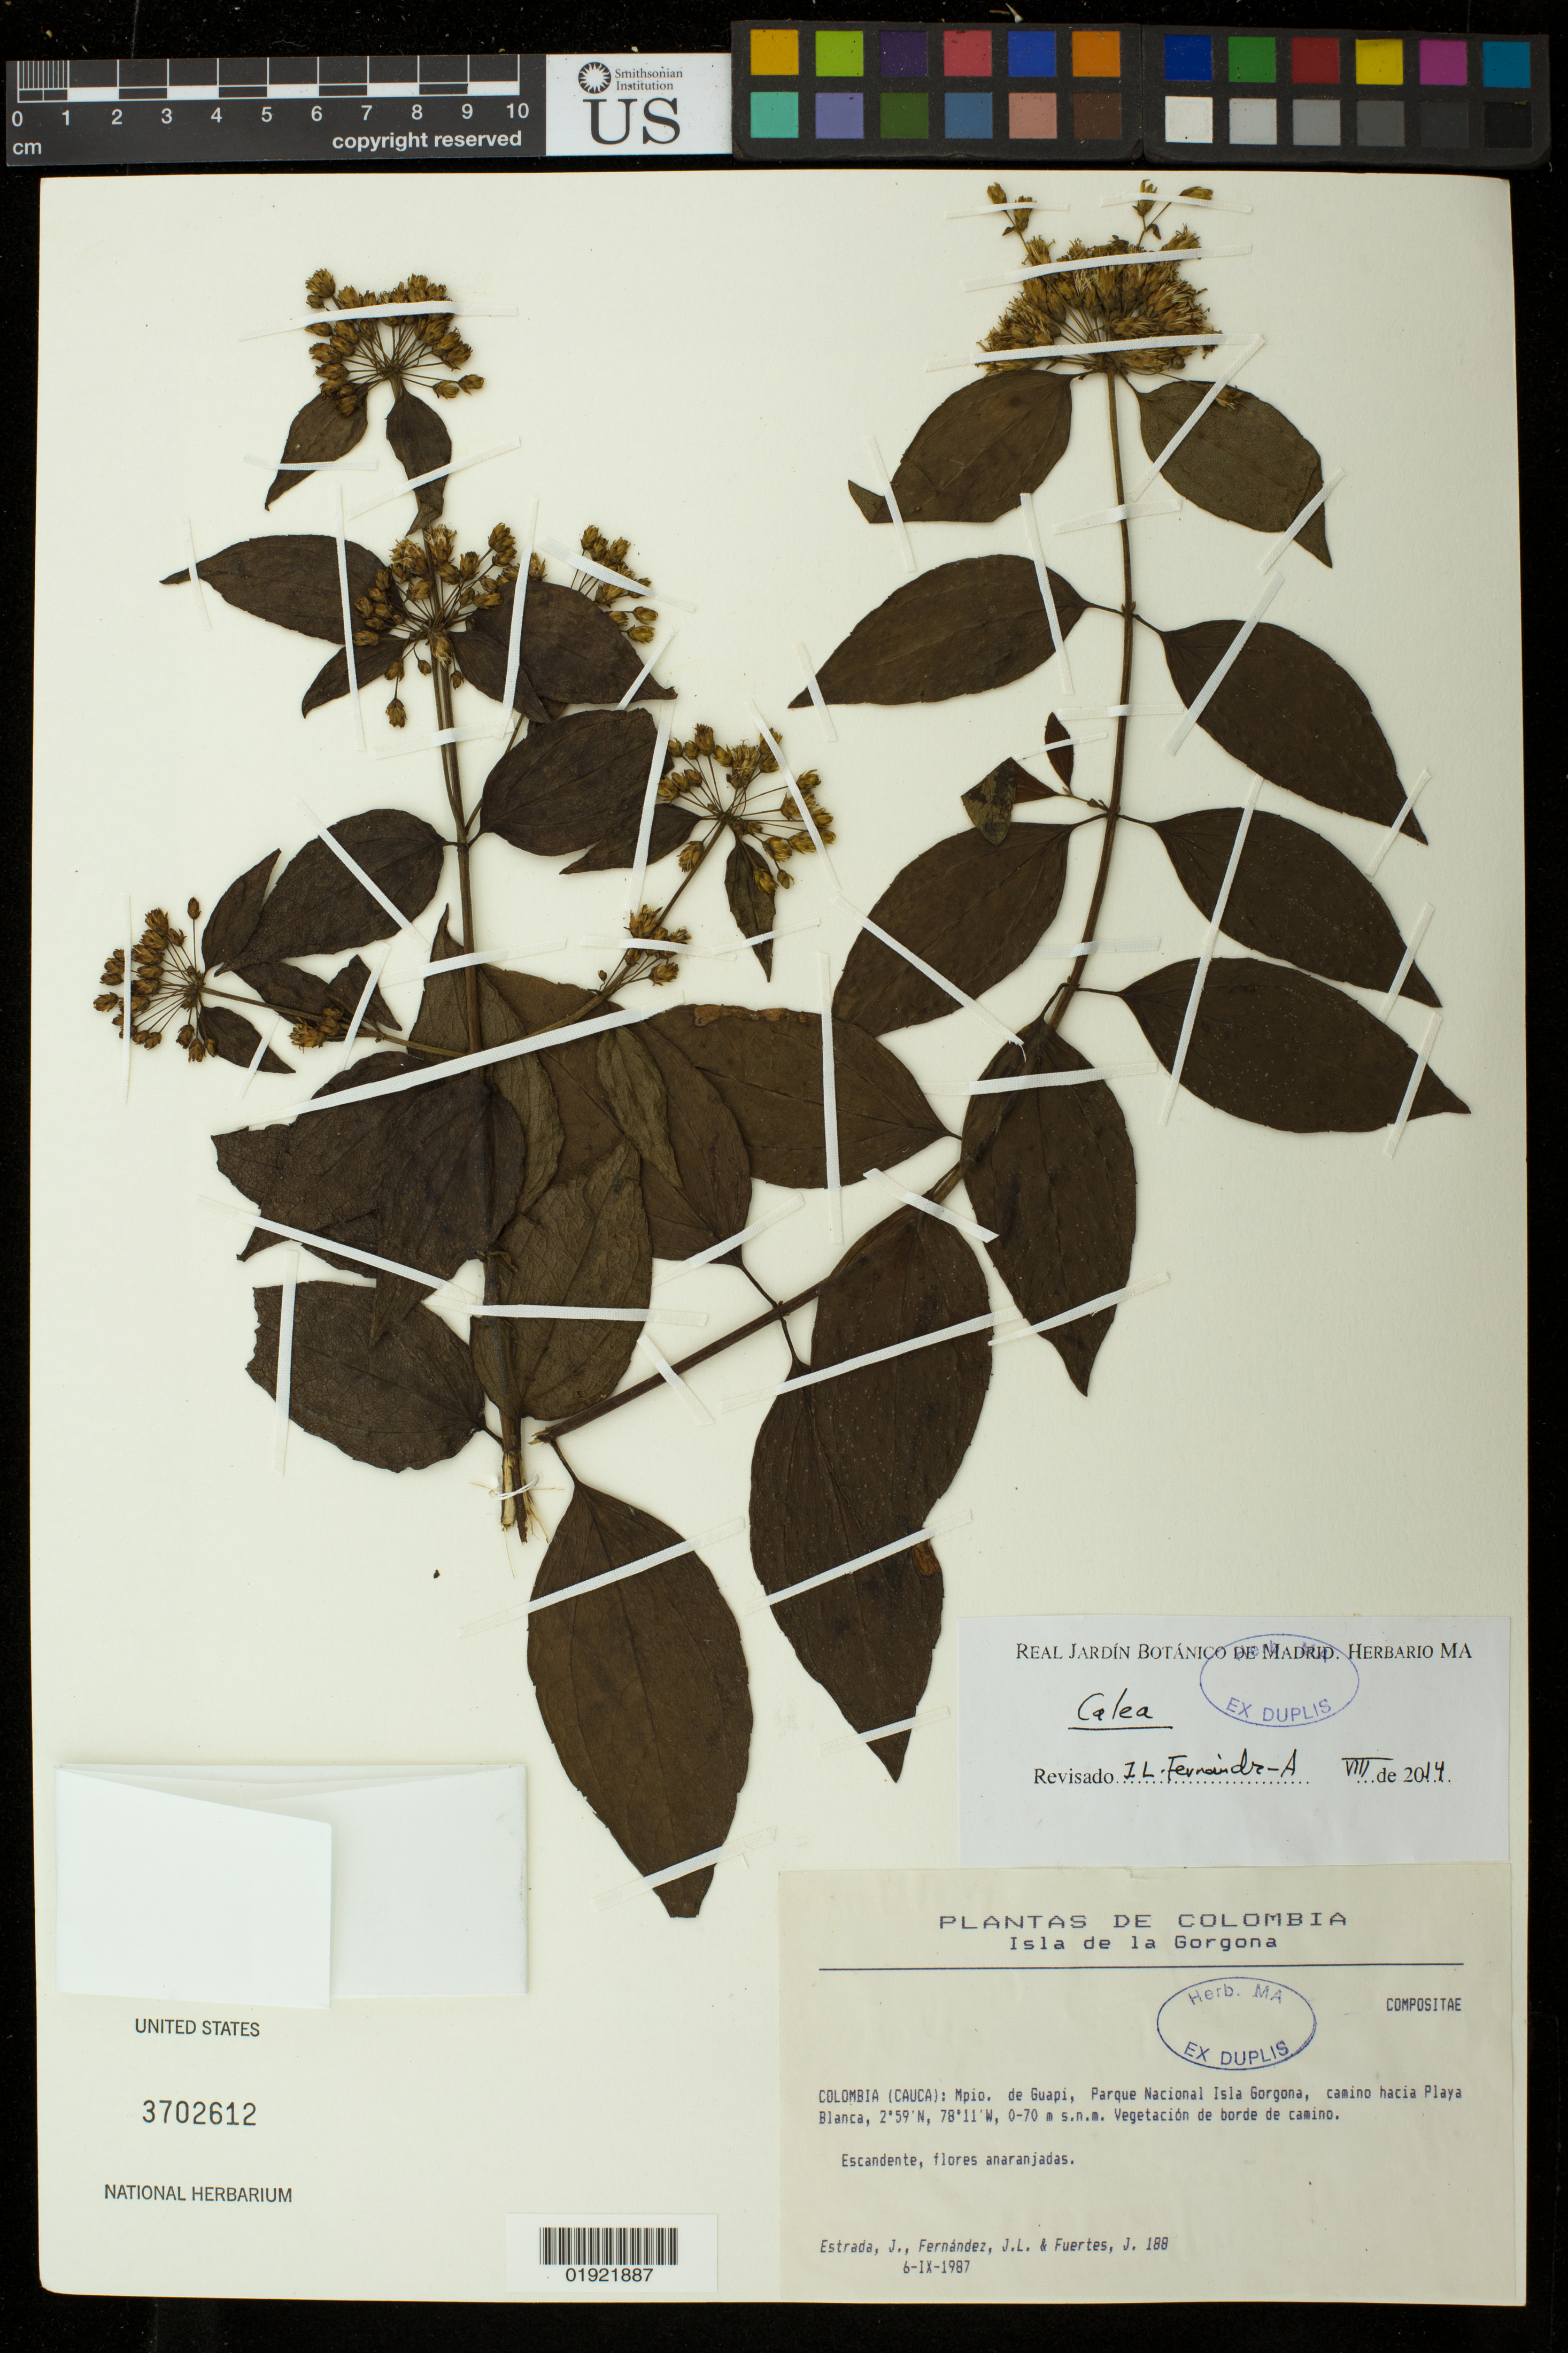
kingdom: Plantae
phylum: Tracheophyta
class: Magnoliopsida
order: Asterales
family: Asteraceae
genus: Calea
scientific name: Calea prunifolia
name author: Kunth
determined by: Bueno, Vinicius Resende, (ICN), Universidade Federal do Rio Grande do Sul (BRAZIL)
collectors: J. Estrada, J. Fernandez & J. Fuertes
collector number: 188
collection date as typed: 06-IX-1987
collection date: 1987-09-06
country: Colombia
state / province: Cauca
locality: Mpio. de Guapi, Parque Nacional Isla Gorgona, camino hacia Playa Blanca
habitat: Vegetacion de borde de camino.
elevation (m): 0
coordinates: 2 59 0 N, 78 11 0 W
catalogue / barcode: US 3702612